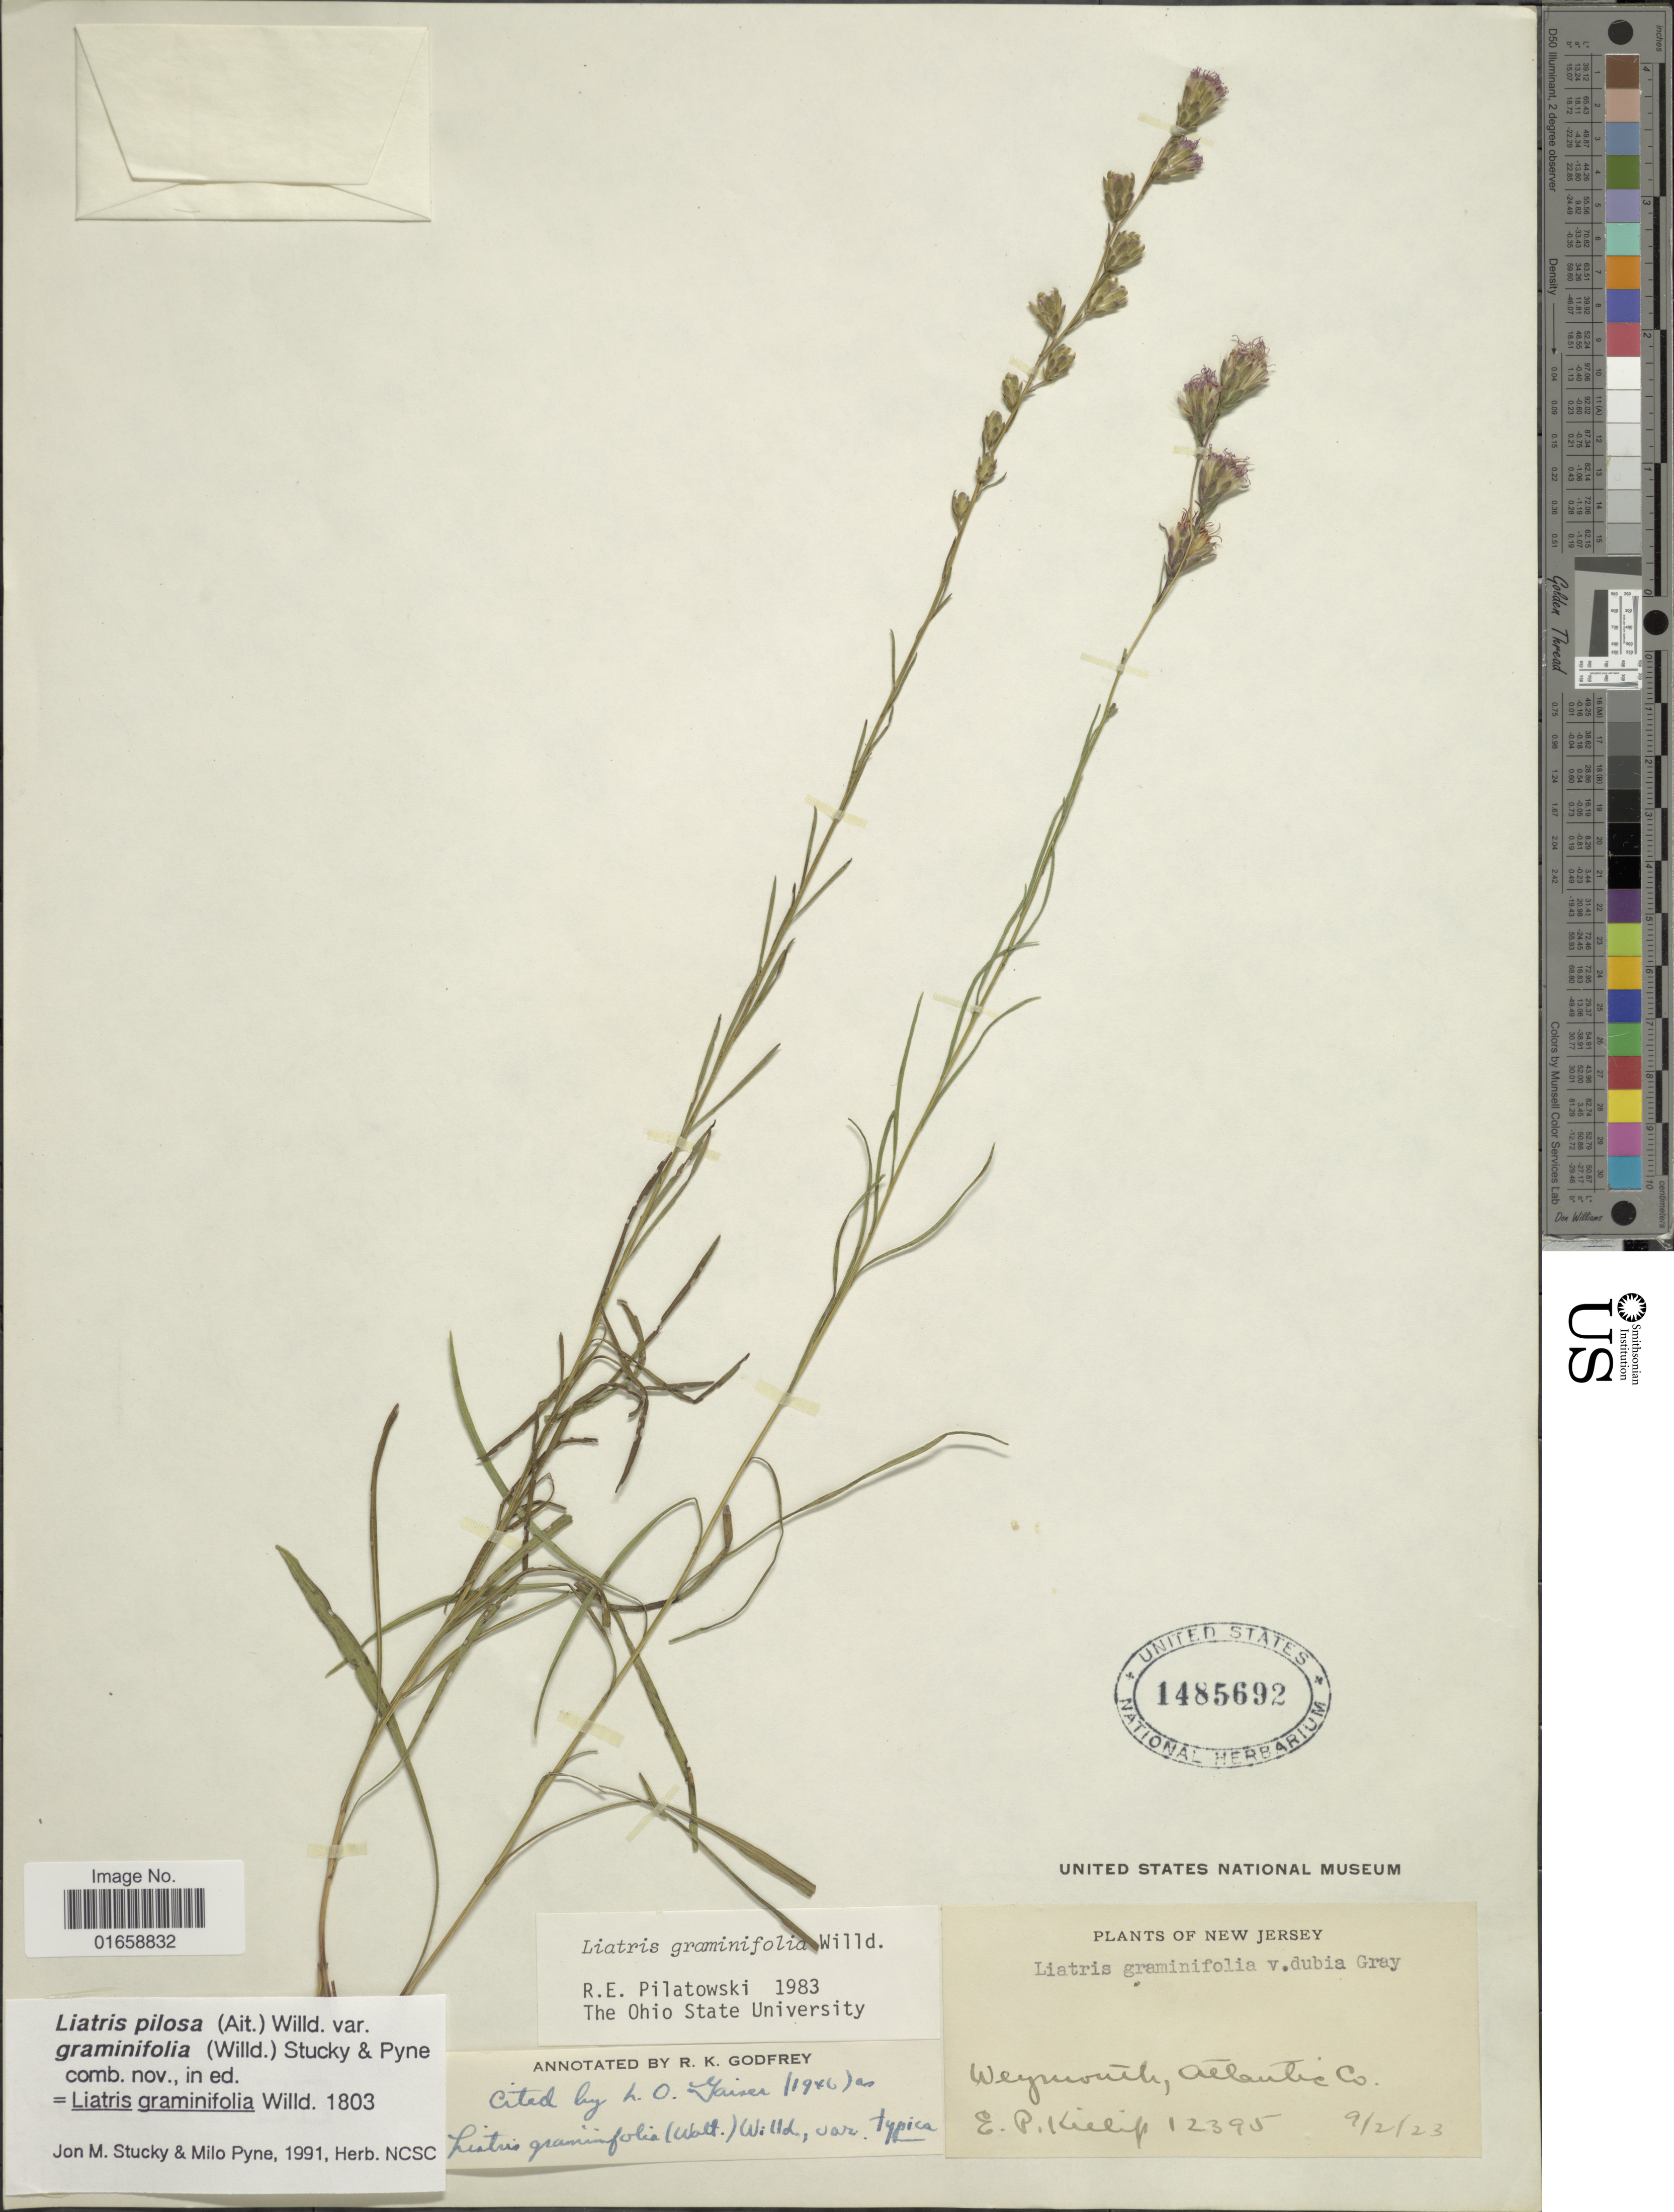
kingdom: Plantae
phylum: Tracheophyta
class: Magnoliopsida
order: Asterales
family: Asteraceae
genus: Liatris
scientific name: Liatris pilosa var. graminifolia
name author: Willd.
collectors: E. P. Killip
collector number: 12395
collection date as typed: Transcribed d/m/y: 2/9/23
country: United States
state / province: New Jersey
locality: Weymouth, Atlantic Co.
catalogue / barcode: US 1485692